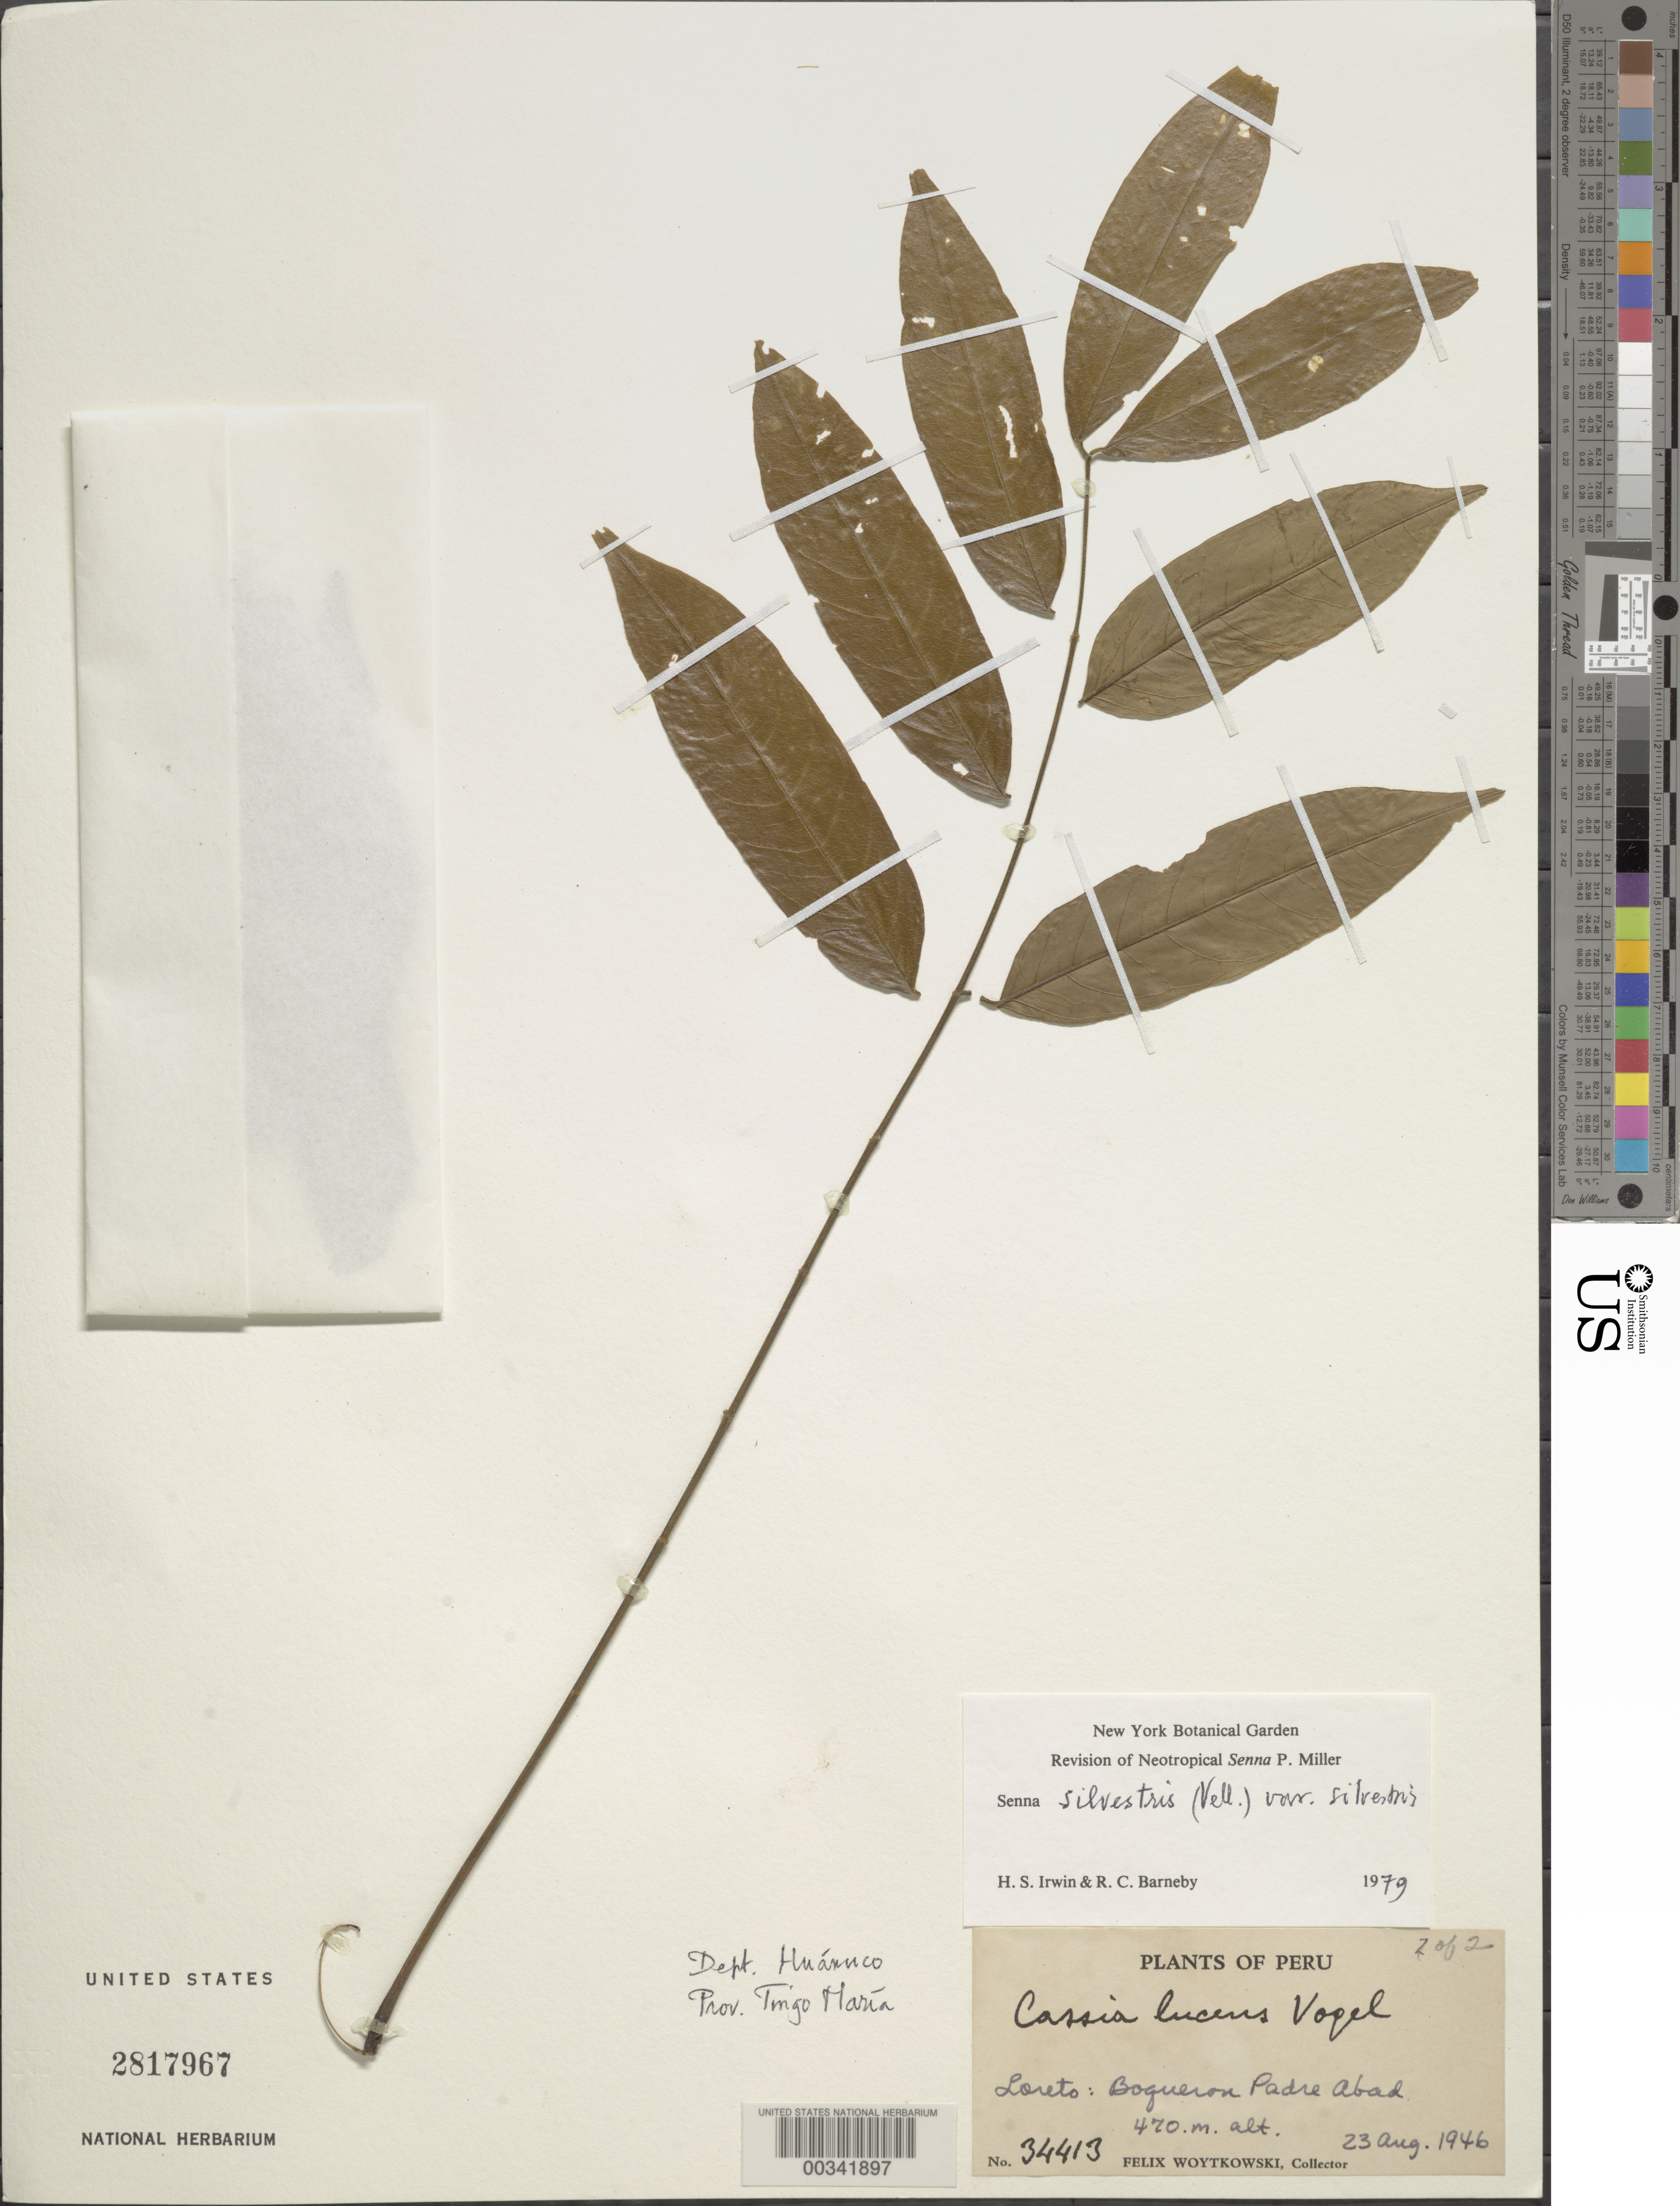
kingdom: Plantae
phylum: Tracheophyta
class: Magnoliopsida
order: Fabales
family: Fabaceae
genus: Senna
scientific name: Senna silvestris var. silvestris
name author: (Vell.) H.S. Irwin & Barneby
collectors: F. Woytkowski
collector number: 34413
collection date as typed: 23 Aug 1946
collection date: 1946-08-23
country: Peru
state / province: Huánuco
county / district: Leoncio Prado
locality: Tingo María Prov., Boquerón Padre Abad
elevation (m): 470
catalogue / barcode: US 2817967